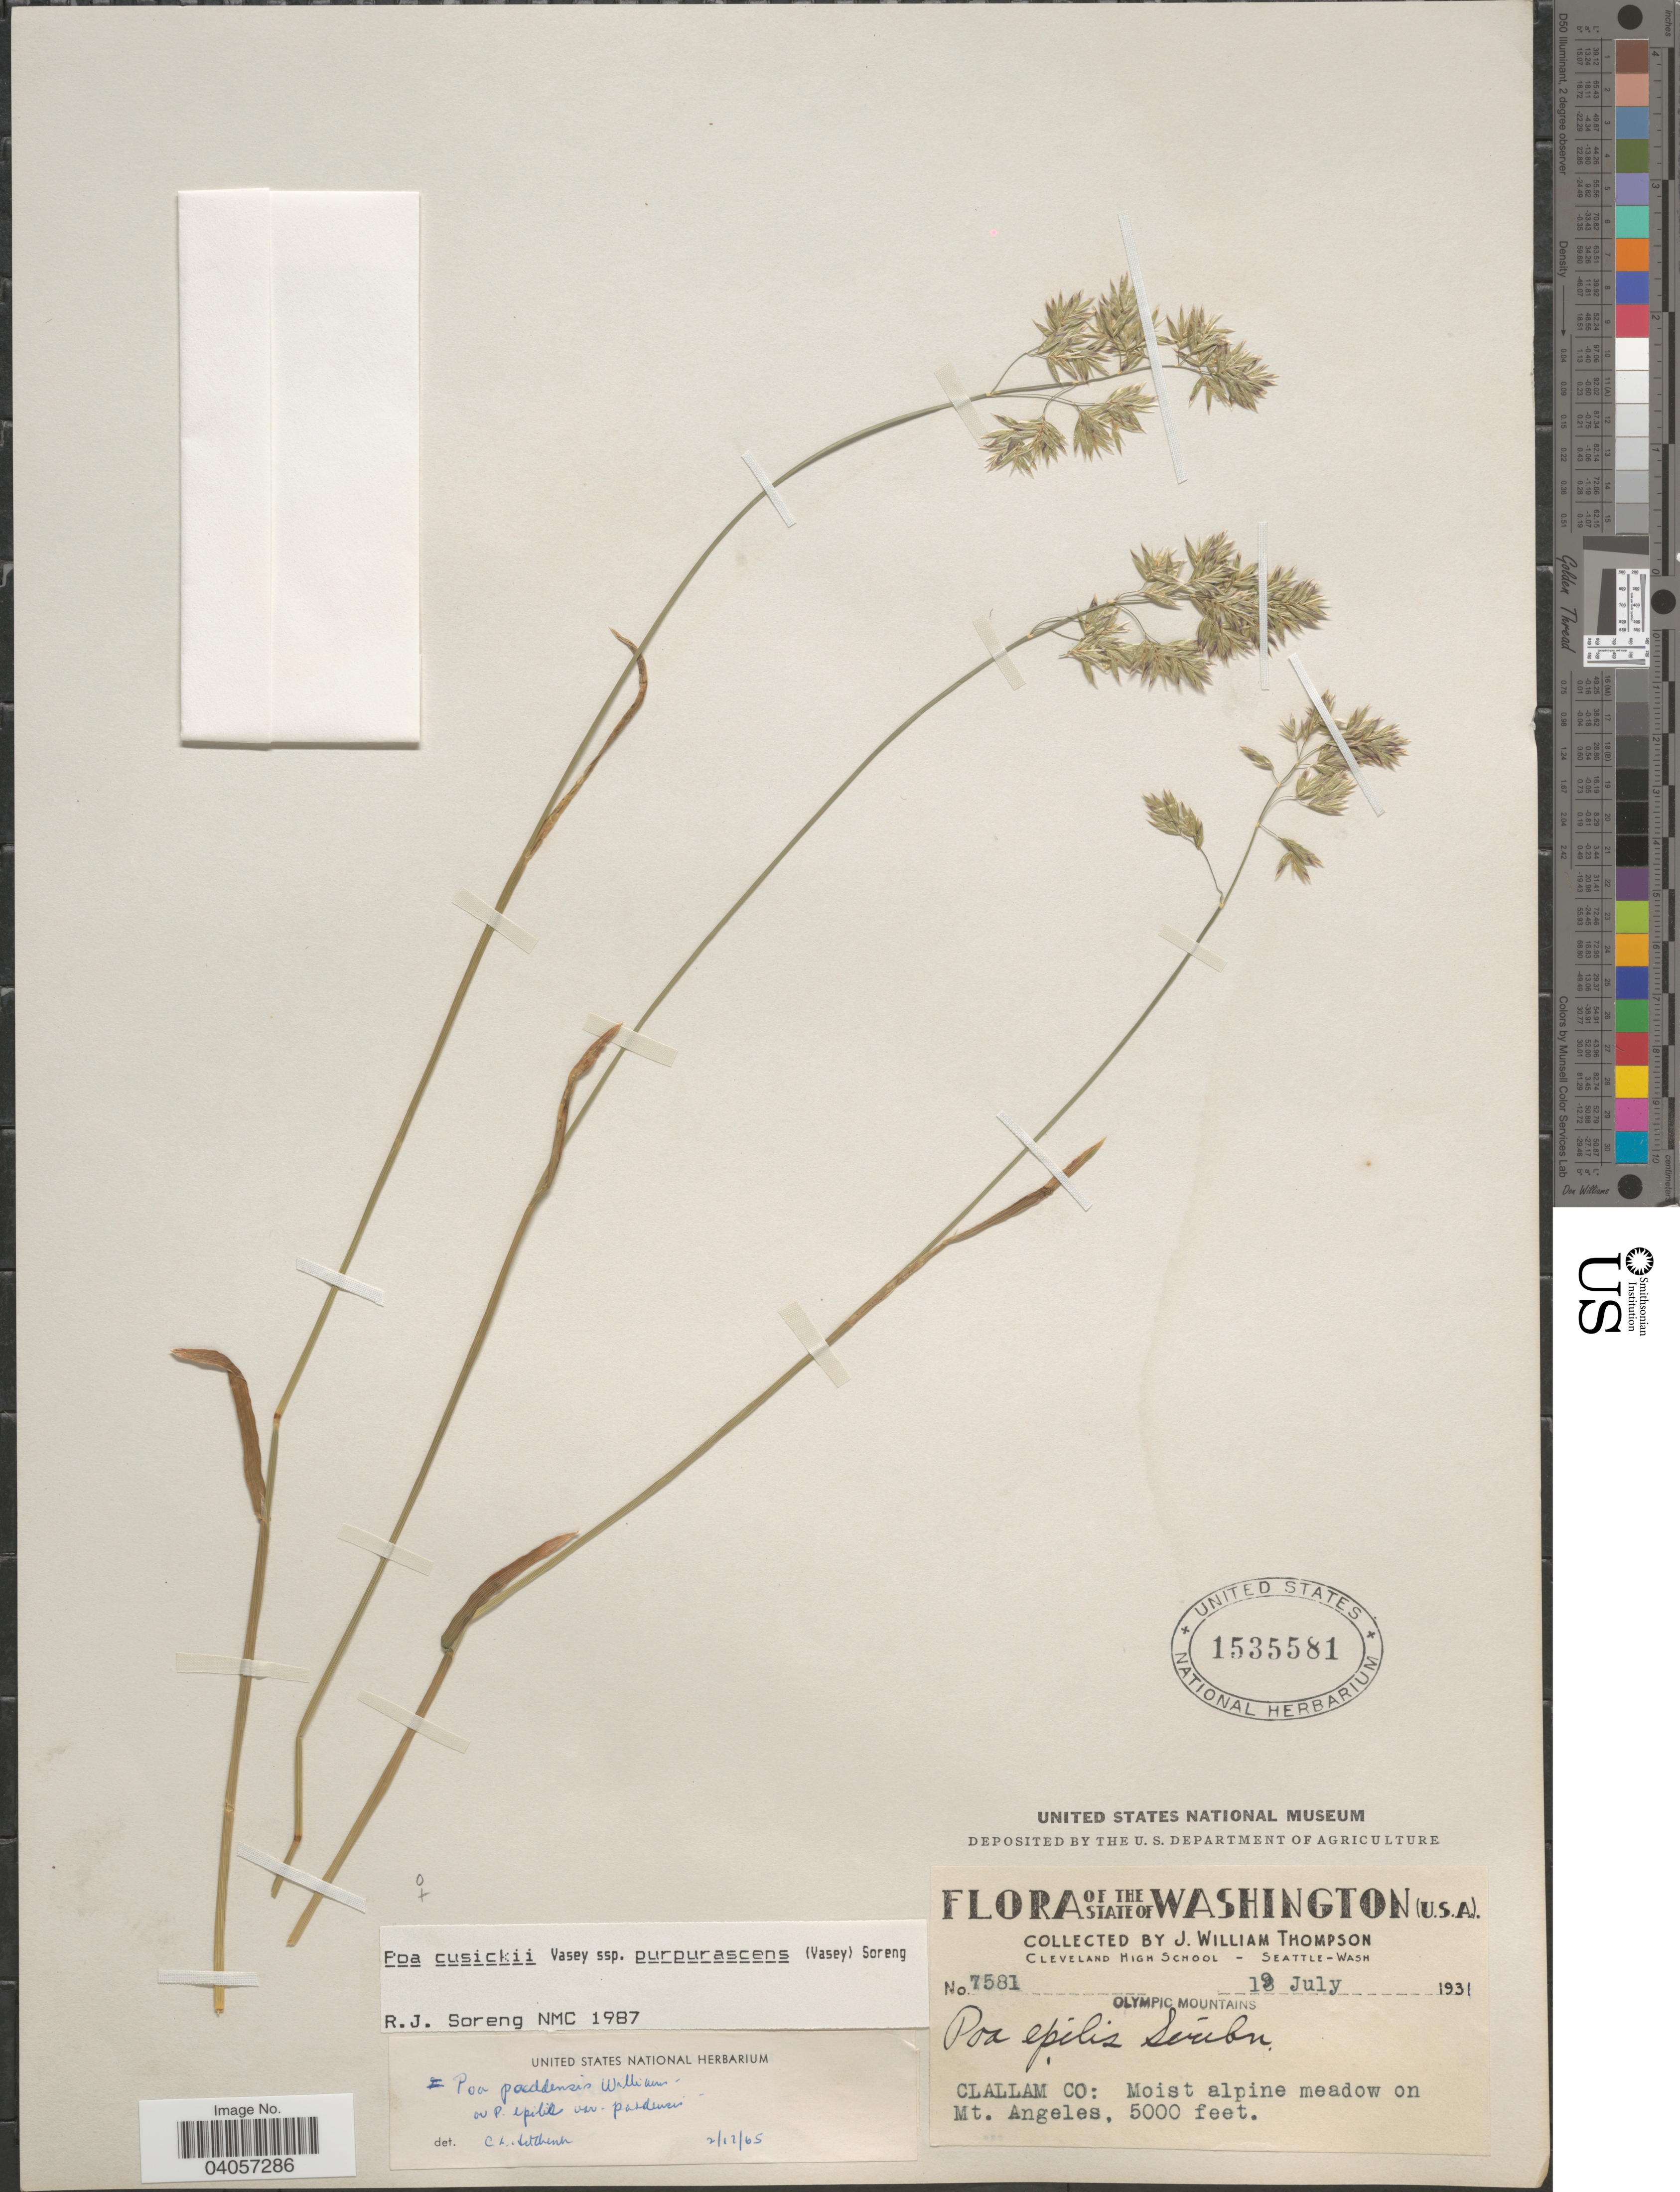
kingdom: Plantae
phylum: Tracheophyta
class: Liliopsida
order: Poales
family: Poaceae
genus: Poa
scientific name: Poa cusickii subsp. purpurascens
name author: (Vasey) Soreng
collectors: J. W. Thompson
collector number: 7581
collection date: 1931-07-19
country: United States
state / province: Washington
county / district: Clallam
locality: Clallam Co: moist alpine meadow on Mt. Angeles.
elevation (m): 1524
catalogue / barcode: US 1535581